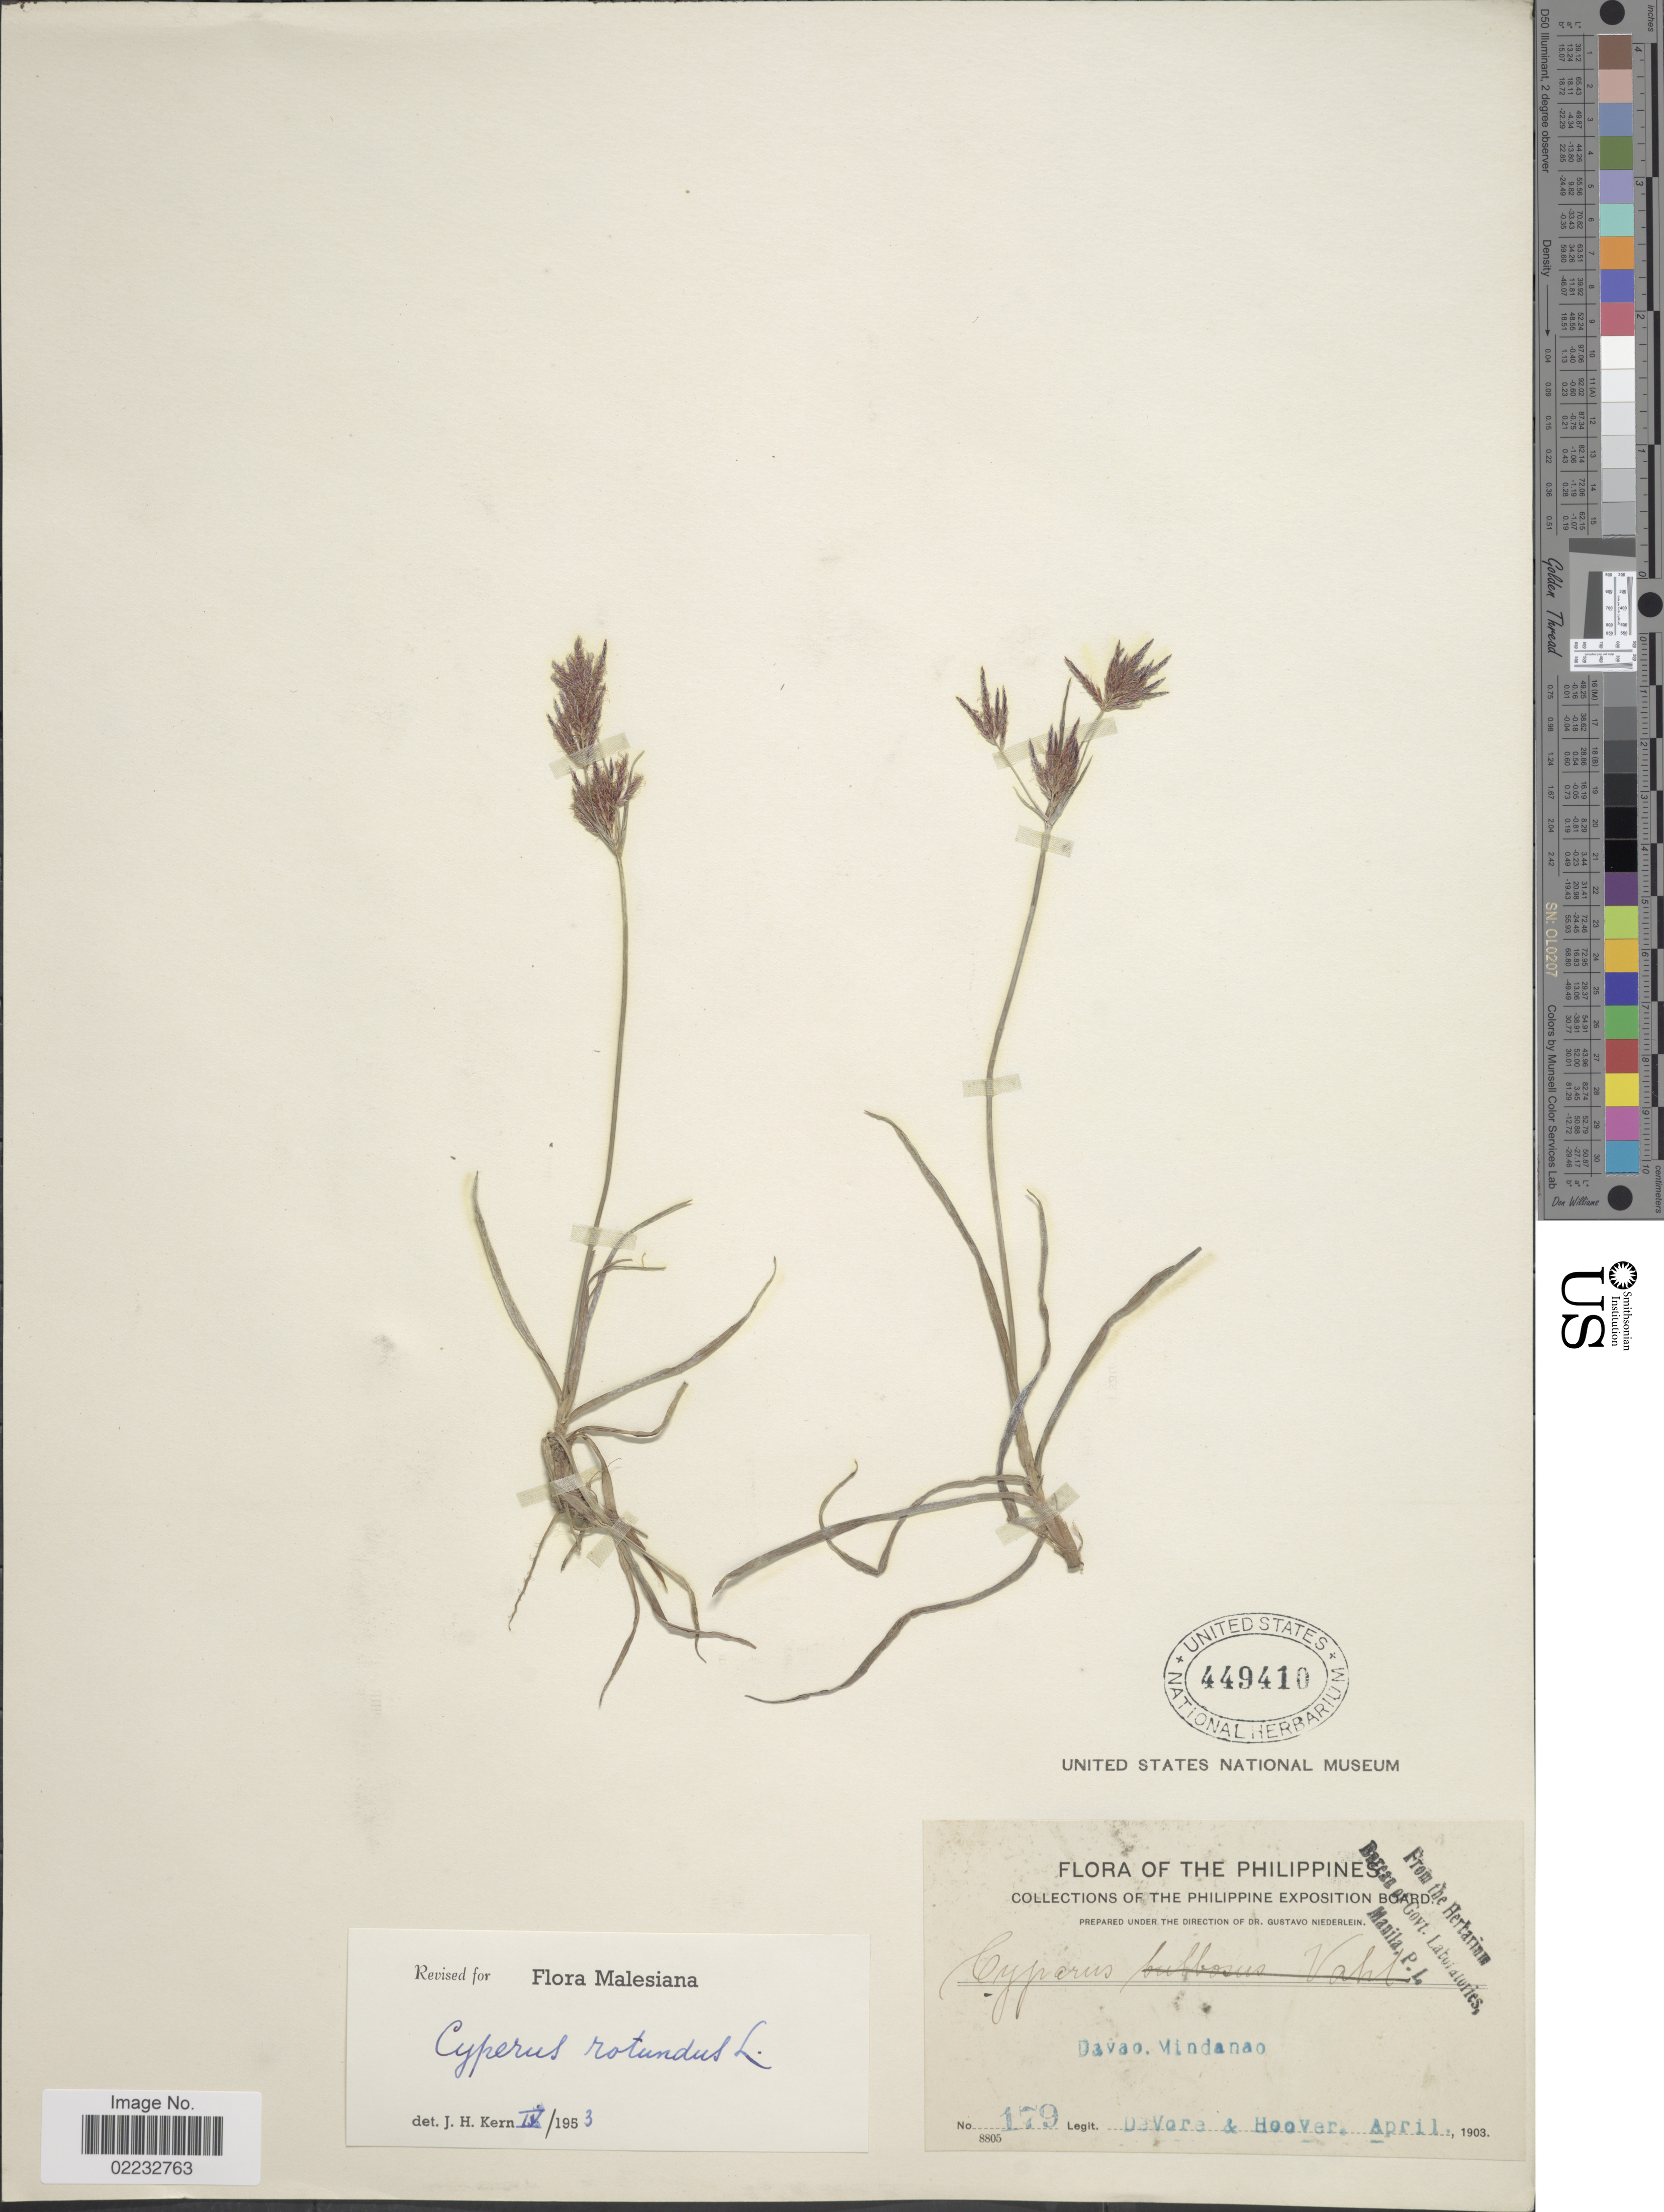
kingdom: Plantae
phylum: Tracheophyta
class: Liliopsida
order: Poales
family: Cyperaceae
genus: Cyperus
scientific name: Cyperus rotundus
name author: L.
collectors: B. F. DeVore & -- Hoover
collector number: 179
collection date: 1903-04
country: Philippines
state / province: Davao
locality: Mindanao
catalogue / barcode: US 449410